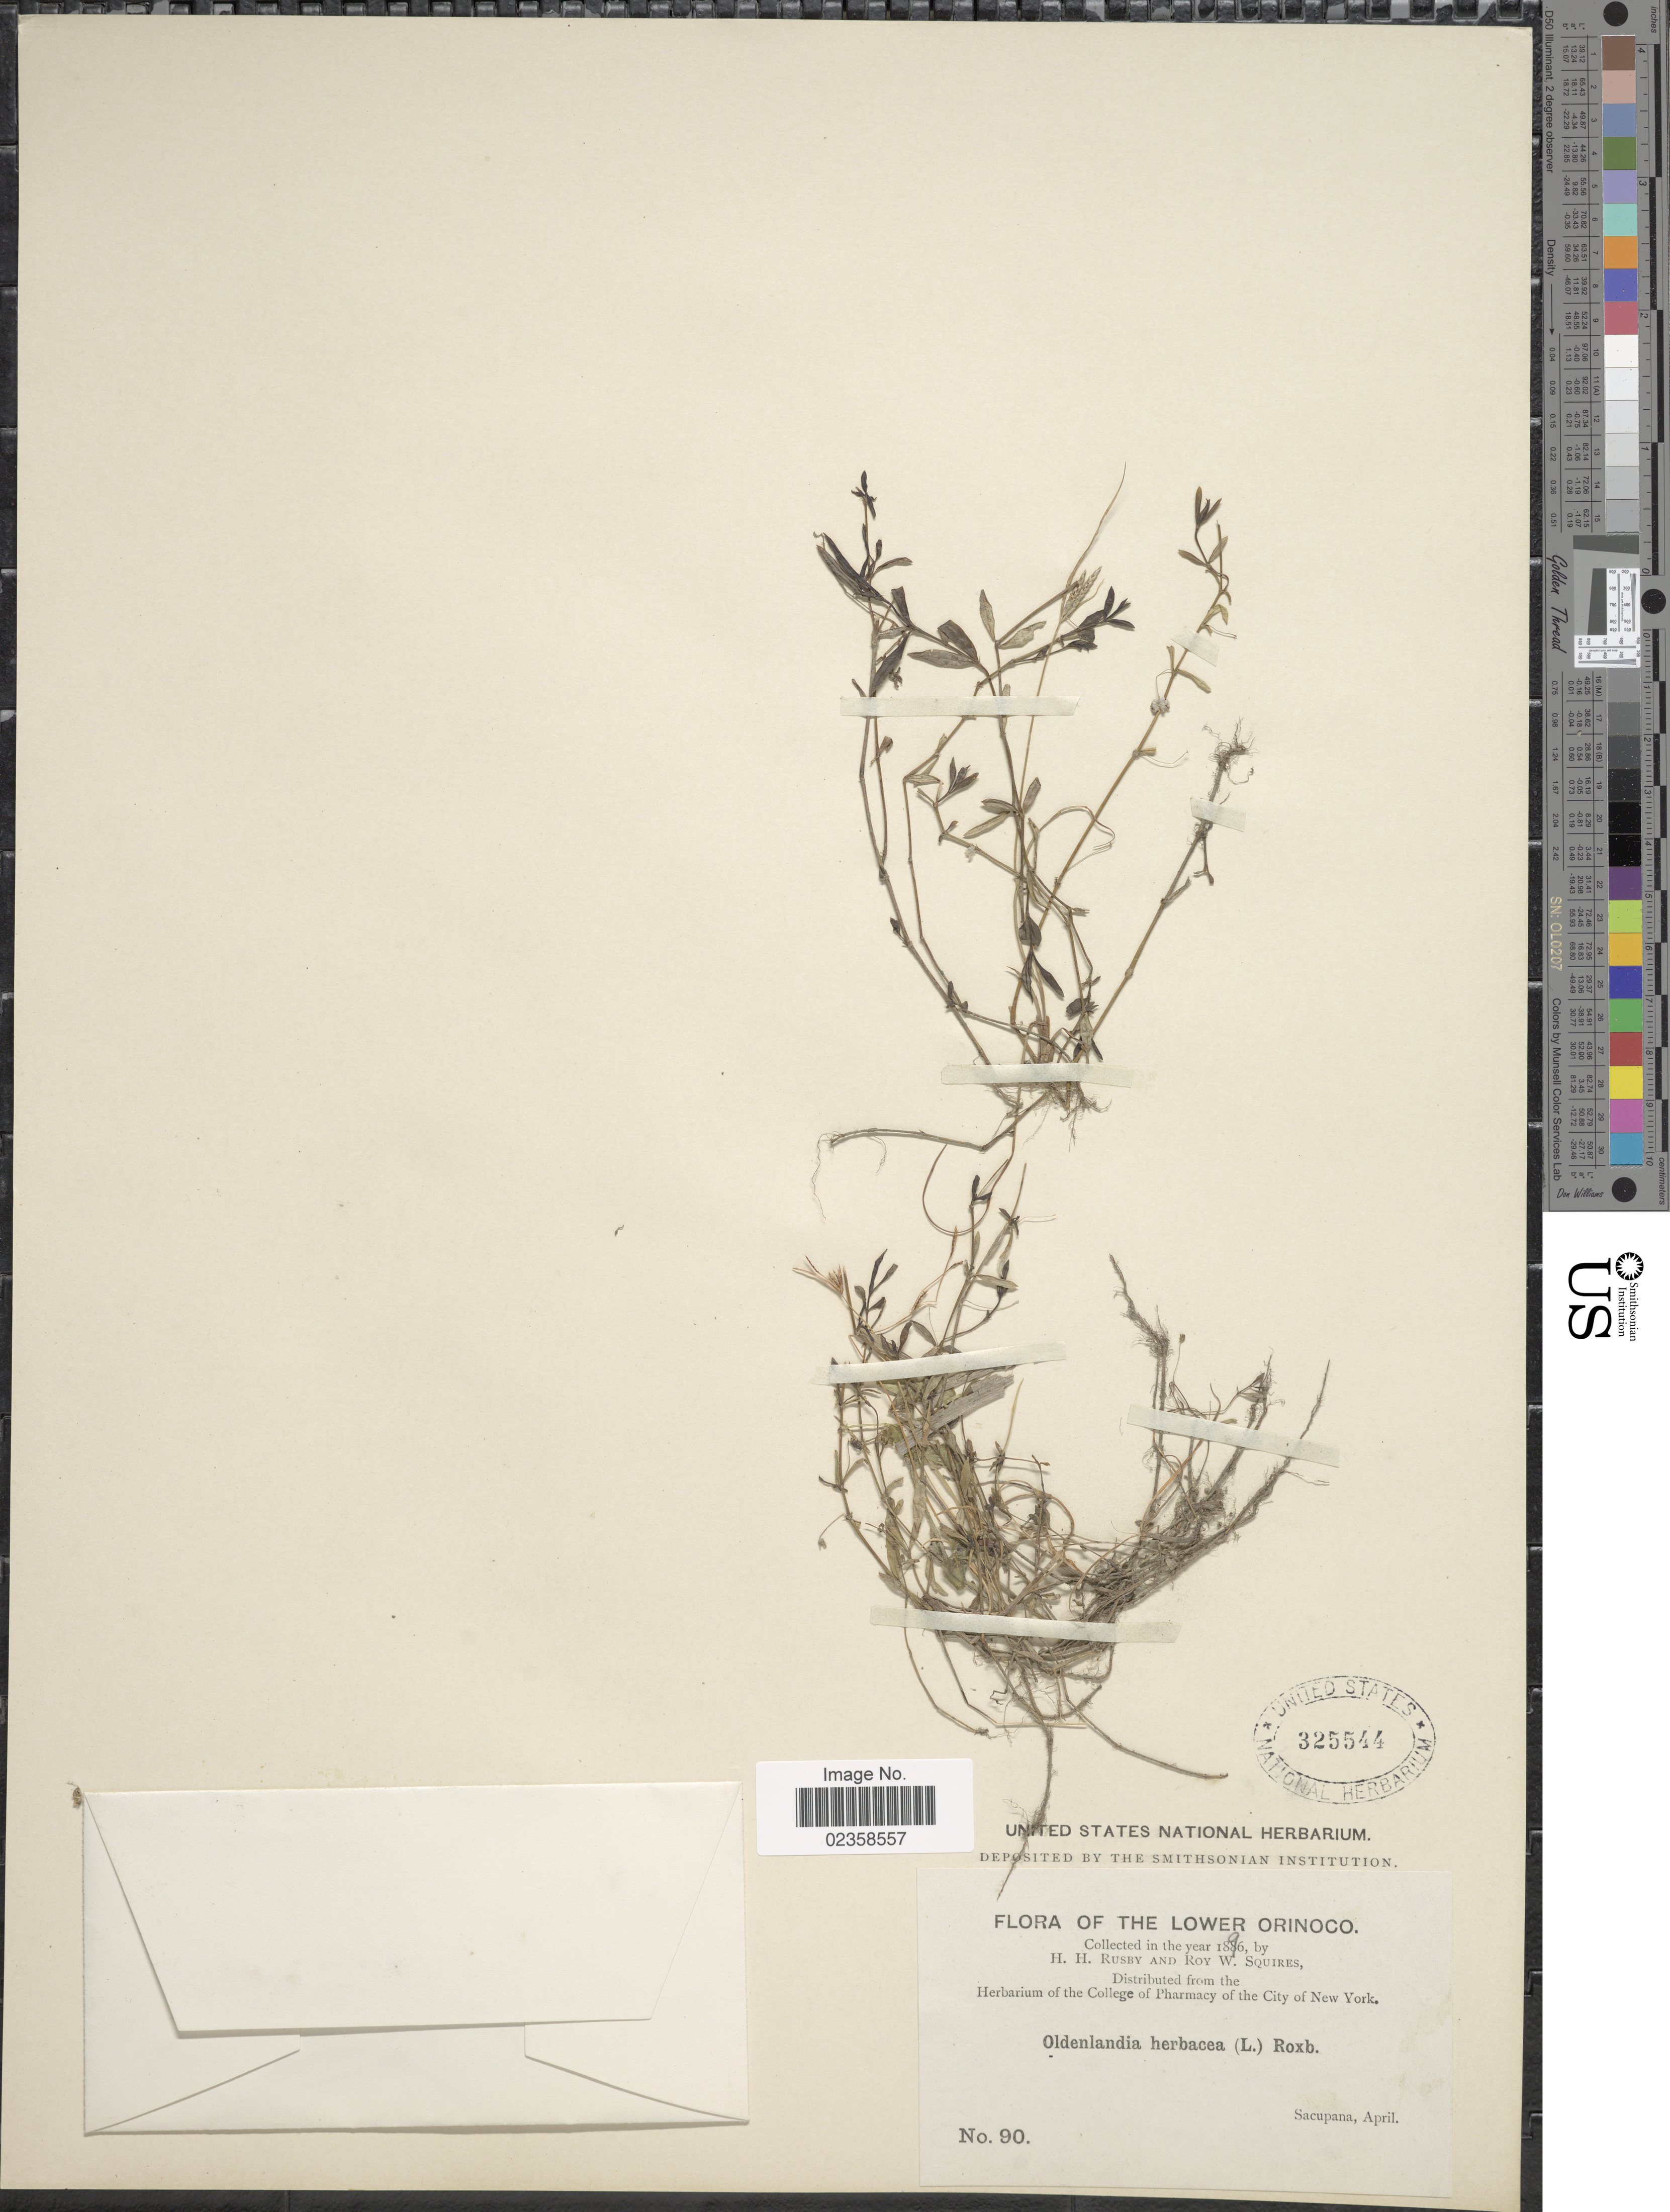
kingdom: Plantae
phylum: Tracheophyta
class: Magnoliopsida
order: Gentianales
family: Rubiaceae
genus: Oldenlandia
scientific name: Oldenlandia herbacea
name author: (L.) Roxb.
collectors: H. H. Rusby & R. Squires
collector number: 90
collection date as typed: April 1896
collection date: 1896-04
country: Venezuela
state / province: Delta Amacuro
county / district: Antonio Díaz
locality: Lower Orinoco, Sacupana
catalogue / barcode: US 325544